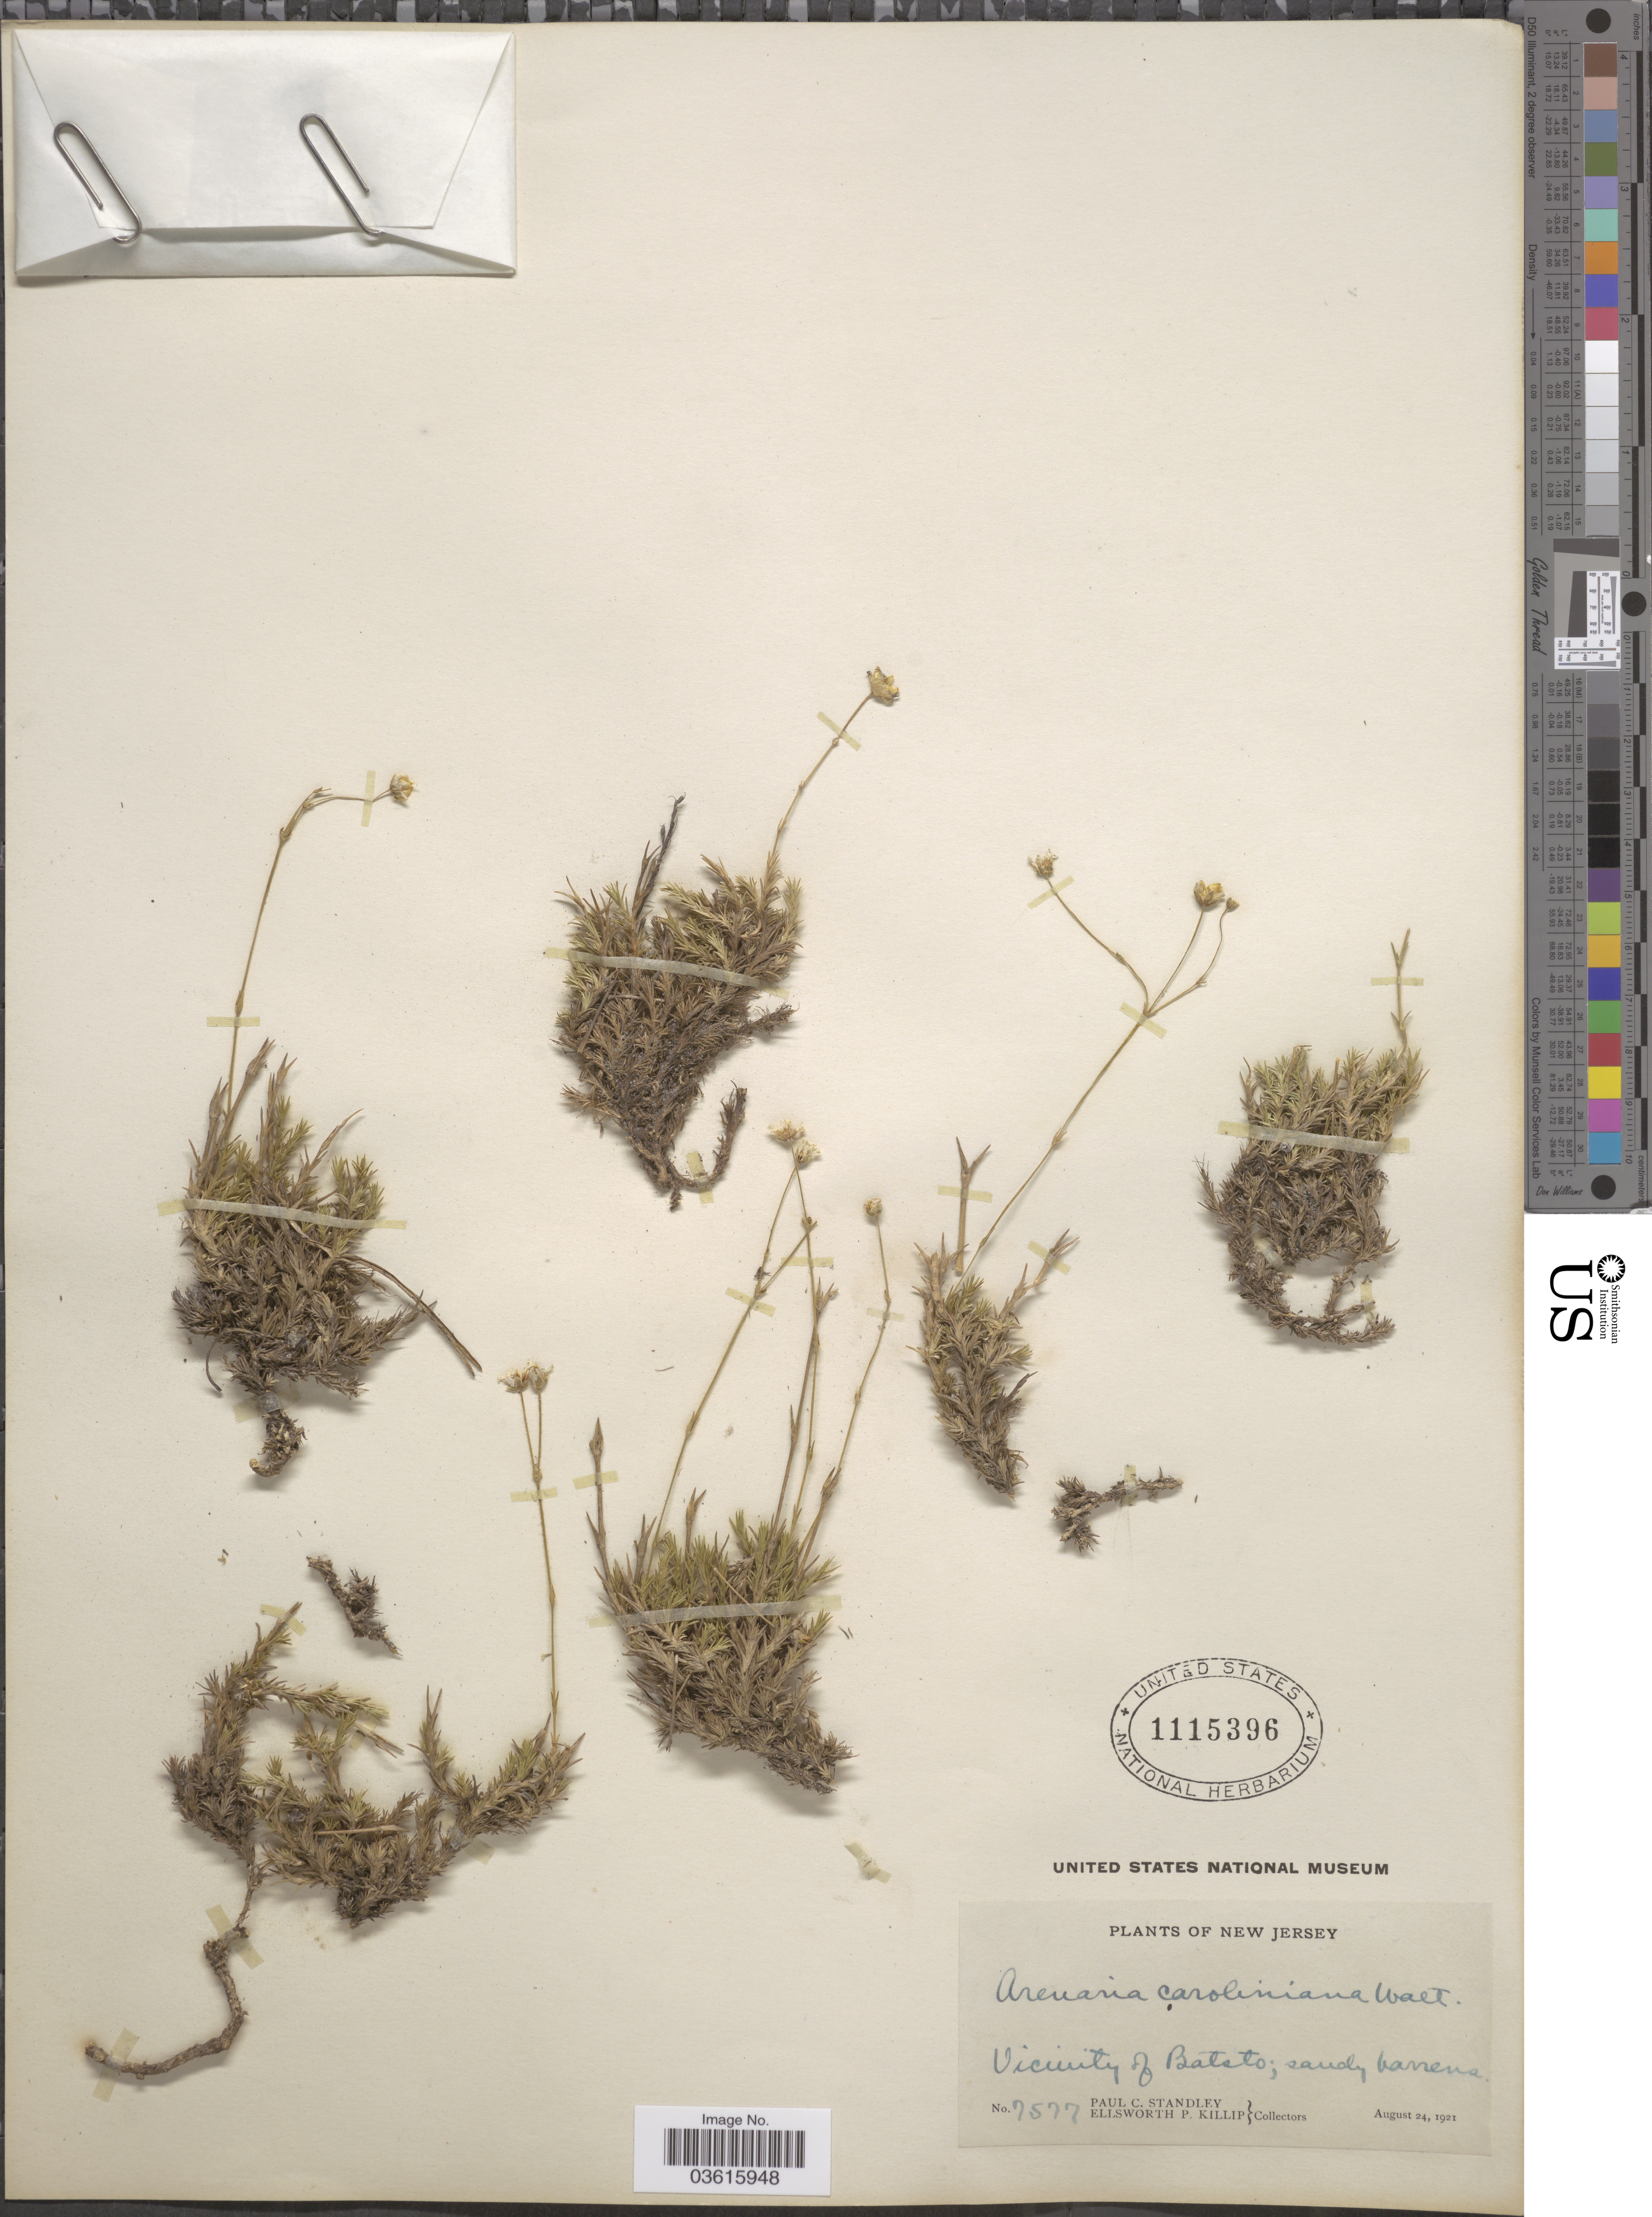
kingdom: Plantae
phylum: Tracheophyta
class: Magnoliopsida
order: Caryophyllales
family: Caryophyllaceae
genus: Minuartia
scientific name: Minuartia caroliniana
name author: (Walter) Mattf.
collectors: P. C. Standley & E. P. Killip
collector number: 7577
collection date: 1921-08-24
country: United States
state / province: New Jersey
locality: Vicinity of Batsto.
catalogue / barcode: US 1115396